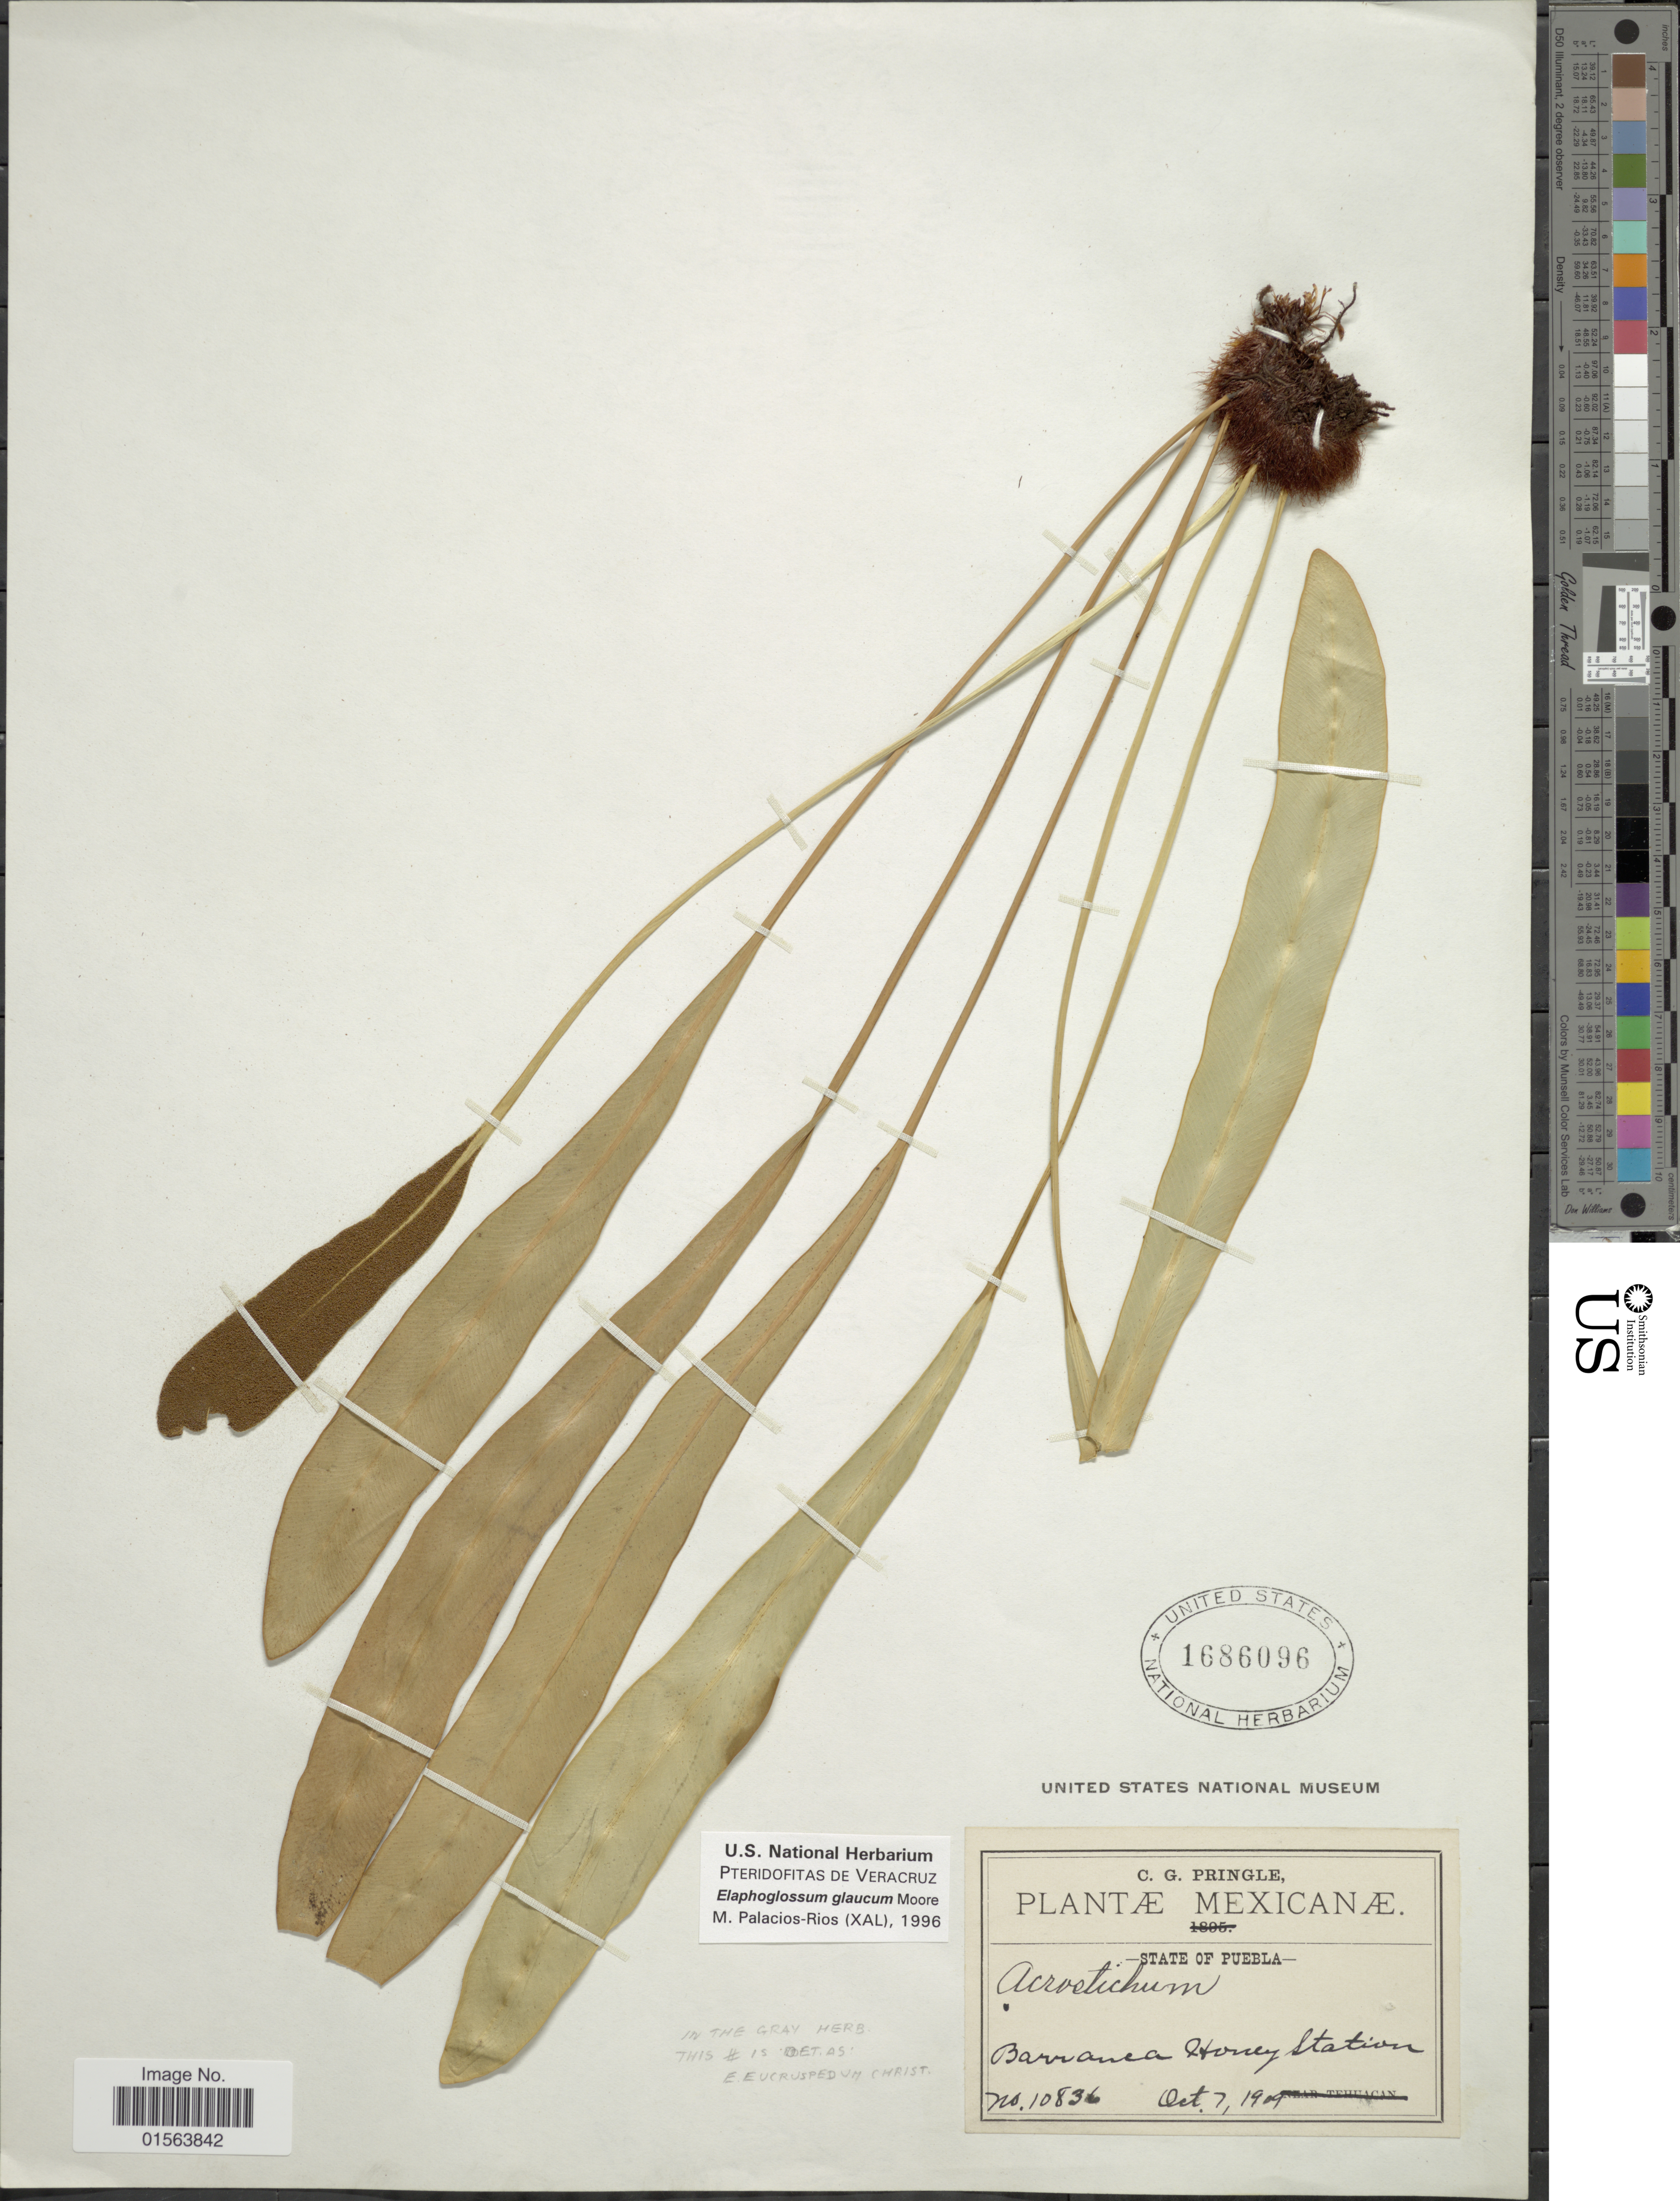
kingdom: Plantae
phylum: Tracheophyta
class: Polypodiopsida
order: Polypodiales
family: Dryopteridaceae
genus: Elaphoglossum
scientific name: Elaphoglossum glaucum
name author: T. Moore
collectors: C. G. Pringle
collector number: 10836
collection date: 1909-10-07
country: Mexico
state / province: Puebla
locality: Mexicanae, State of Puebla, Barranca Honey Station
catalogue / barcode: US 1686096